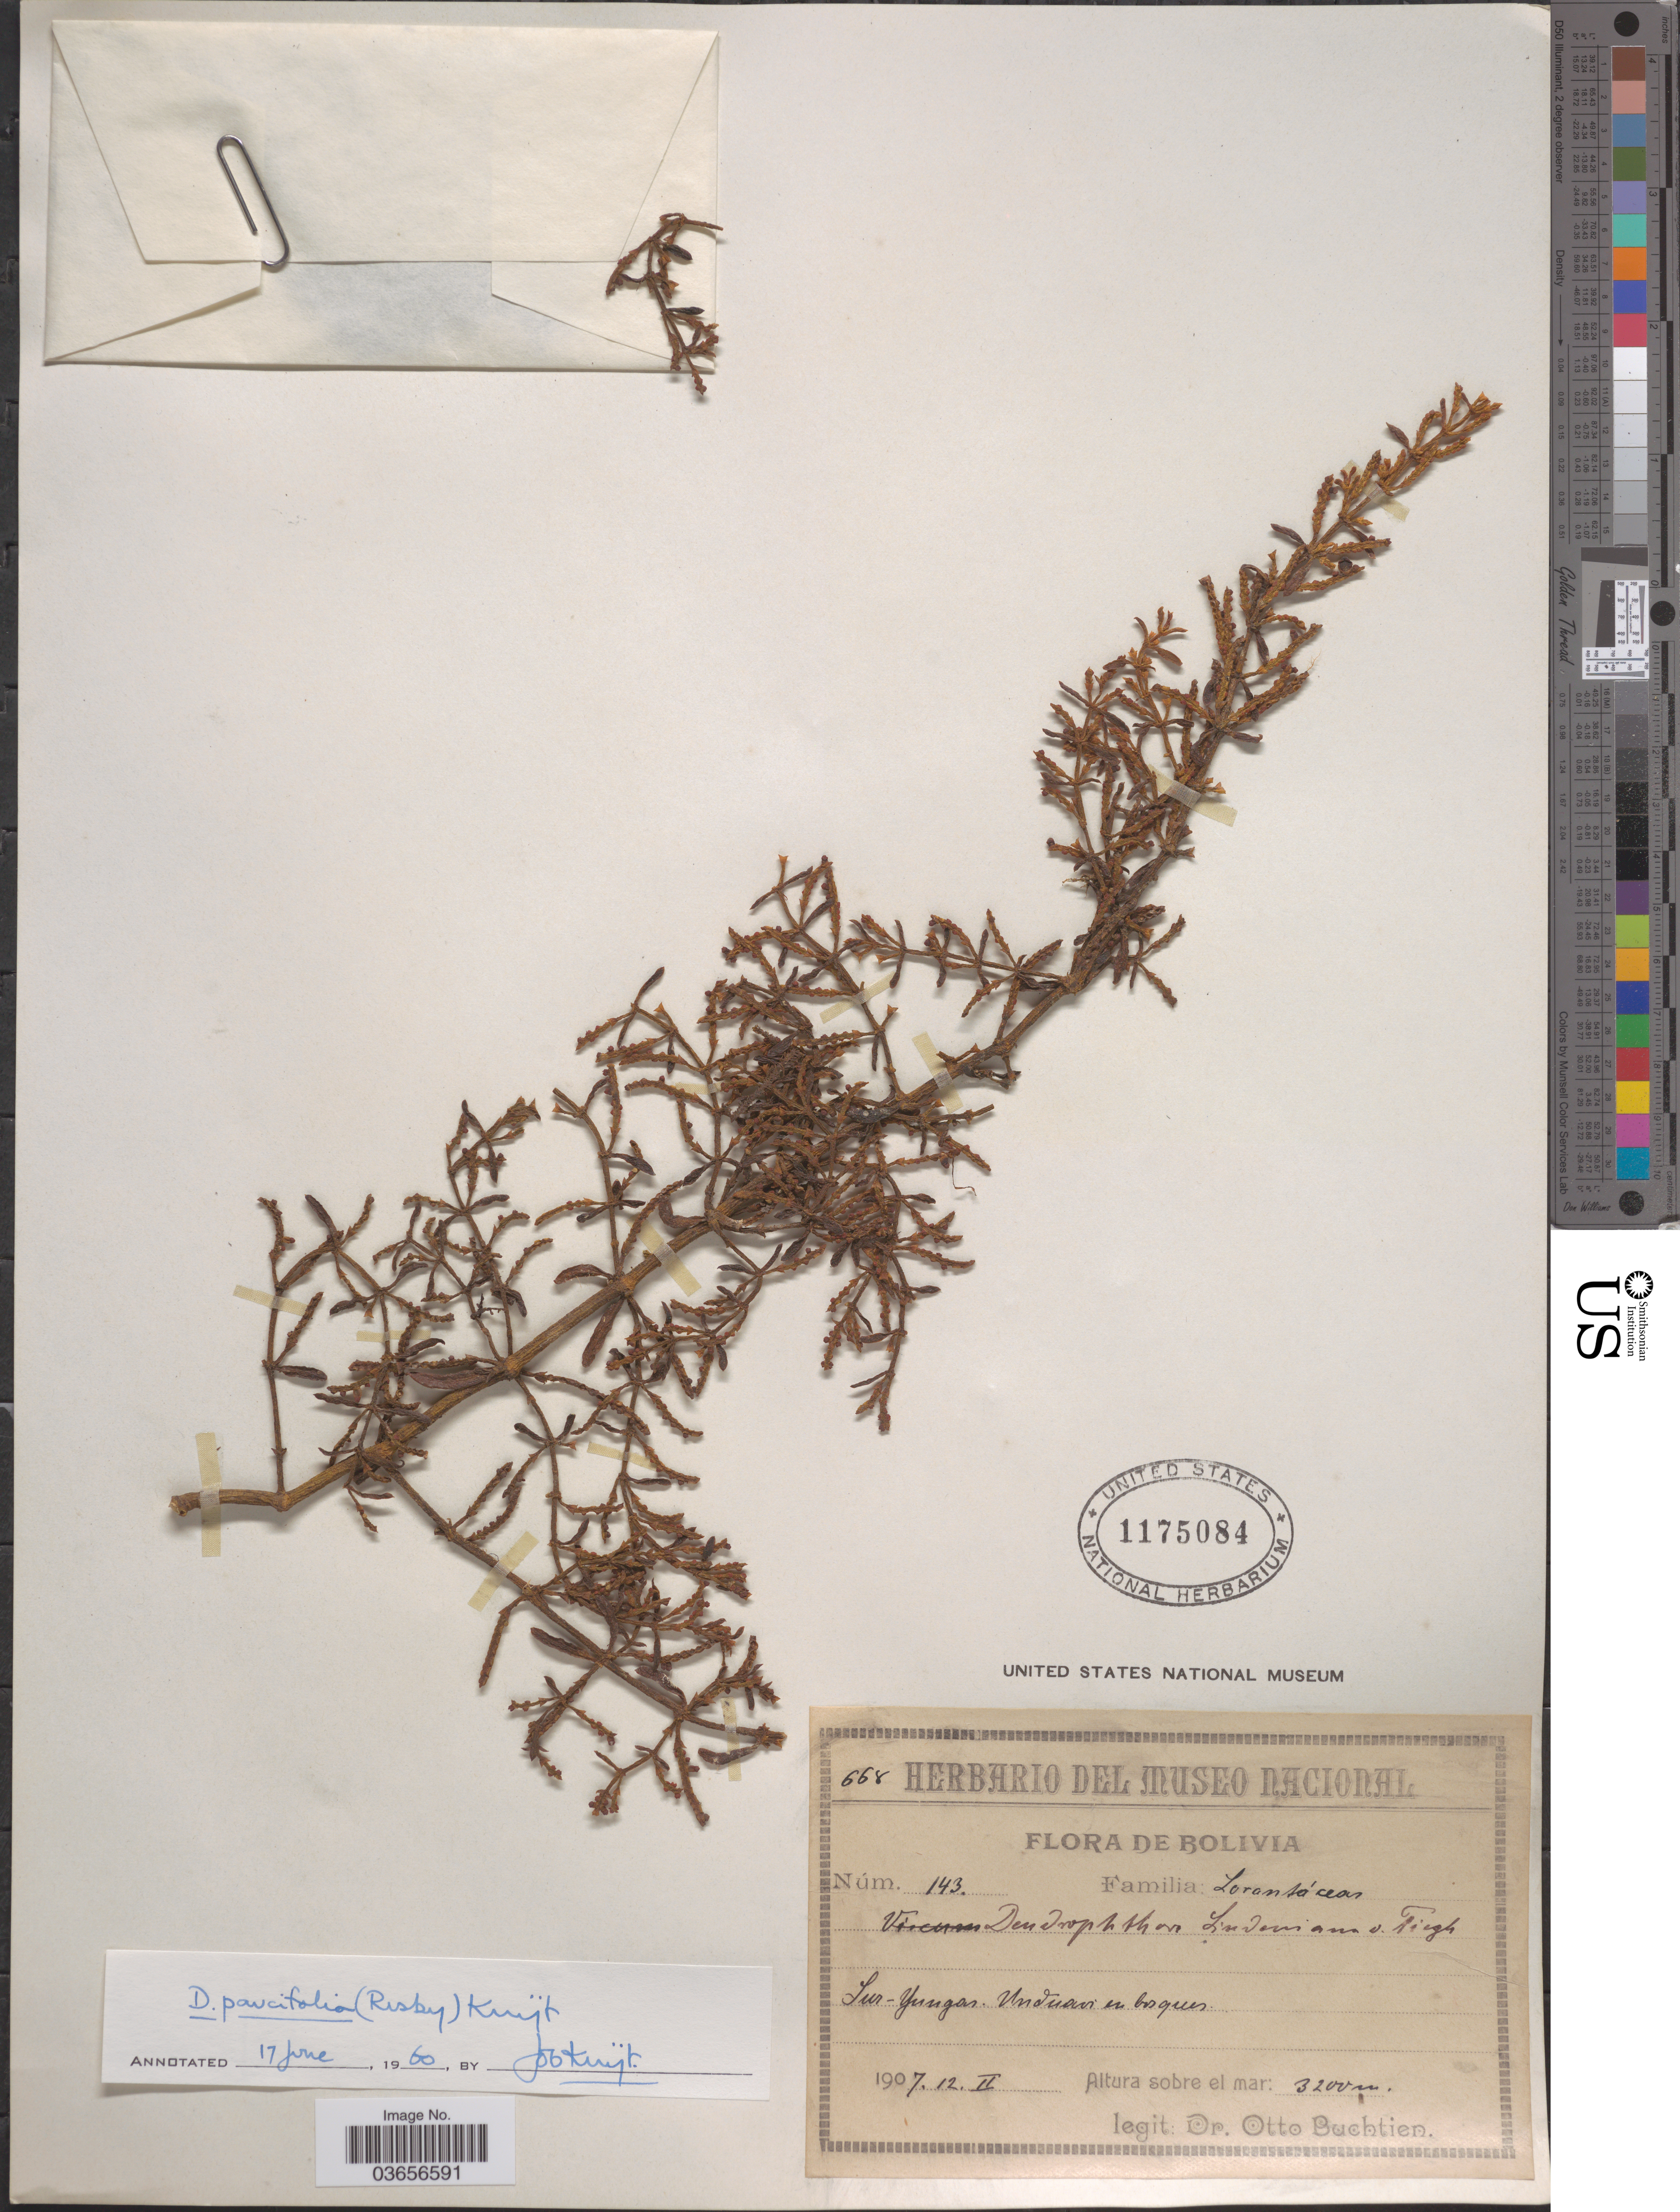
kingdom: Plantae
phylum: Tracheophyta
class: Magnoliopsida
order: Santalales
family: Viscaceae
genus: Dendrophthora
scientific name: Dendrophthora paucifolia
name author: (Rusby) Kuijt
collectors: O. Buchtien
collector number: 143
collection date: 1907-02-12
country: Bolivia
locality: Sur-Yungas. Unduavi en bosques.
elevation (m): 3200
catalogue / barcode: US 1175084